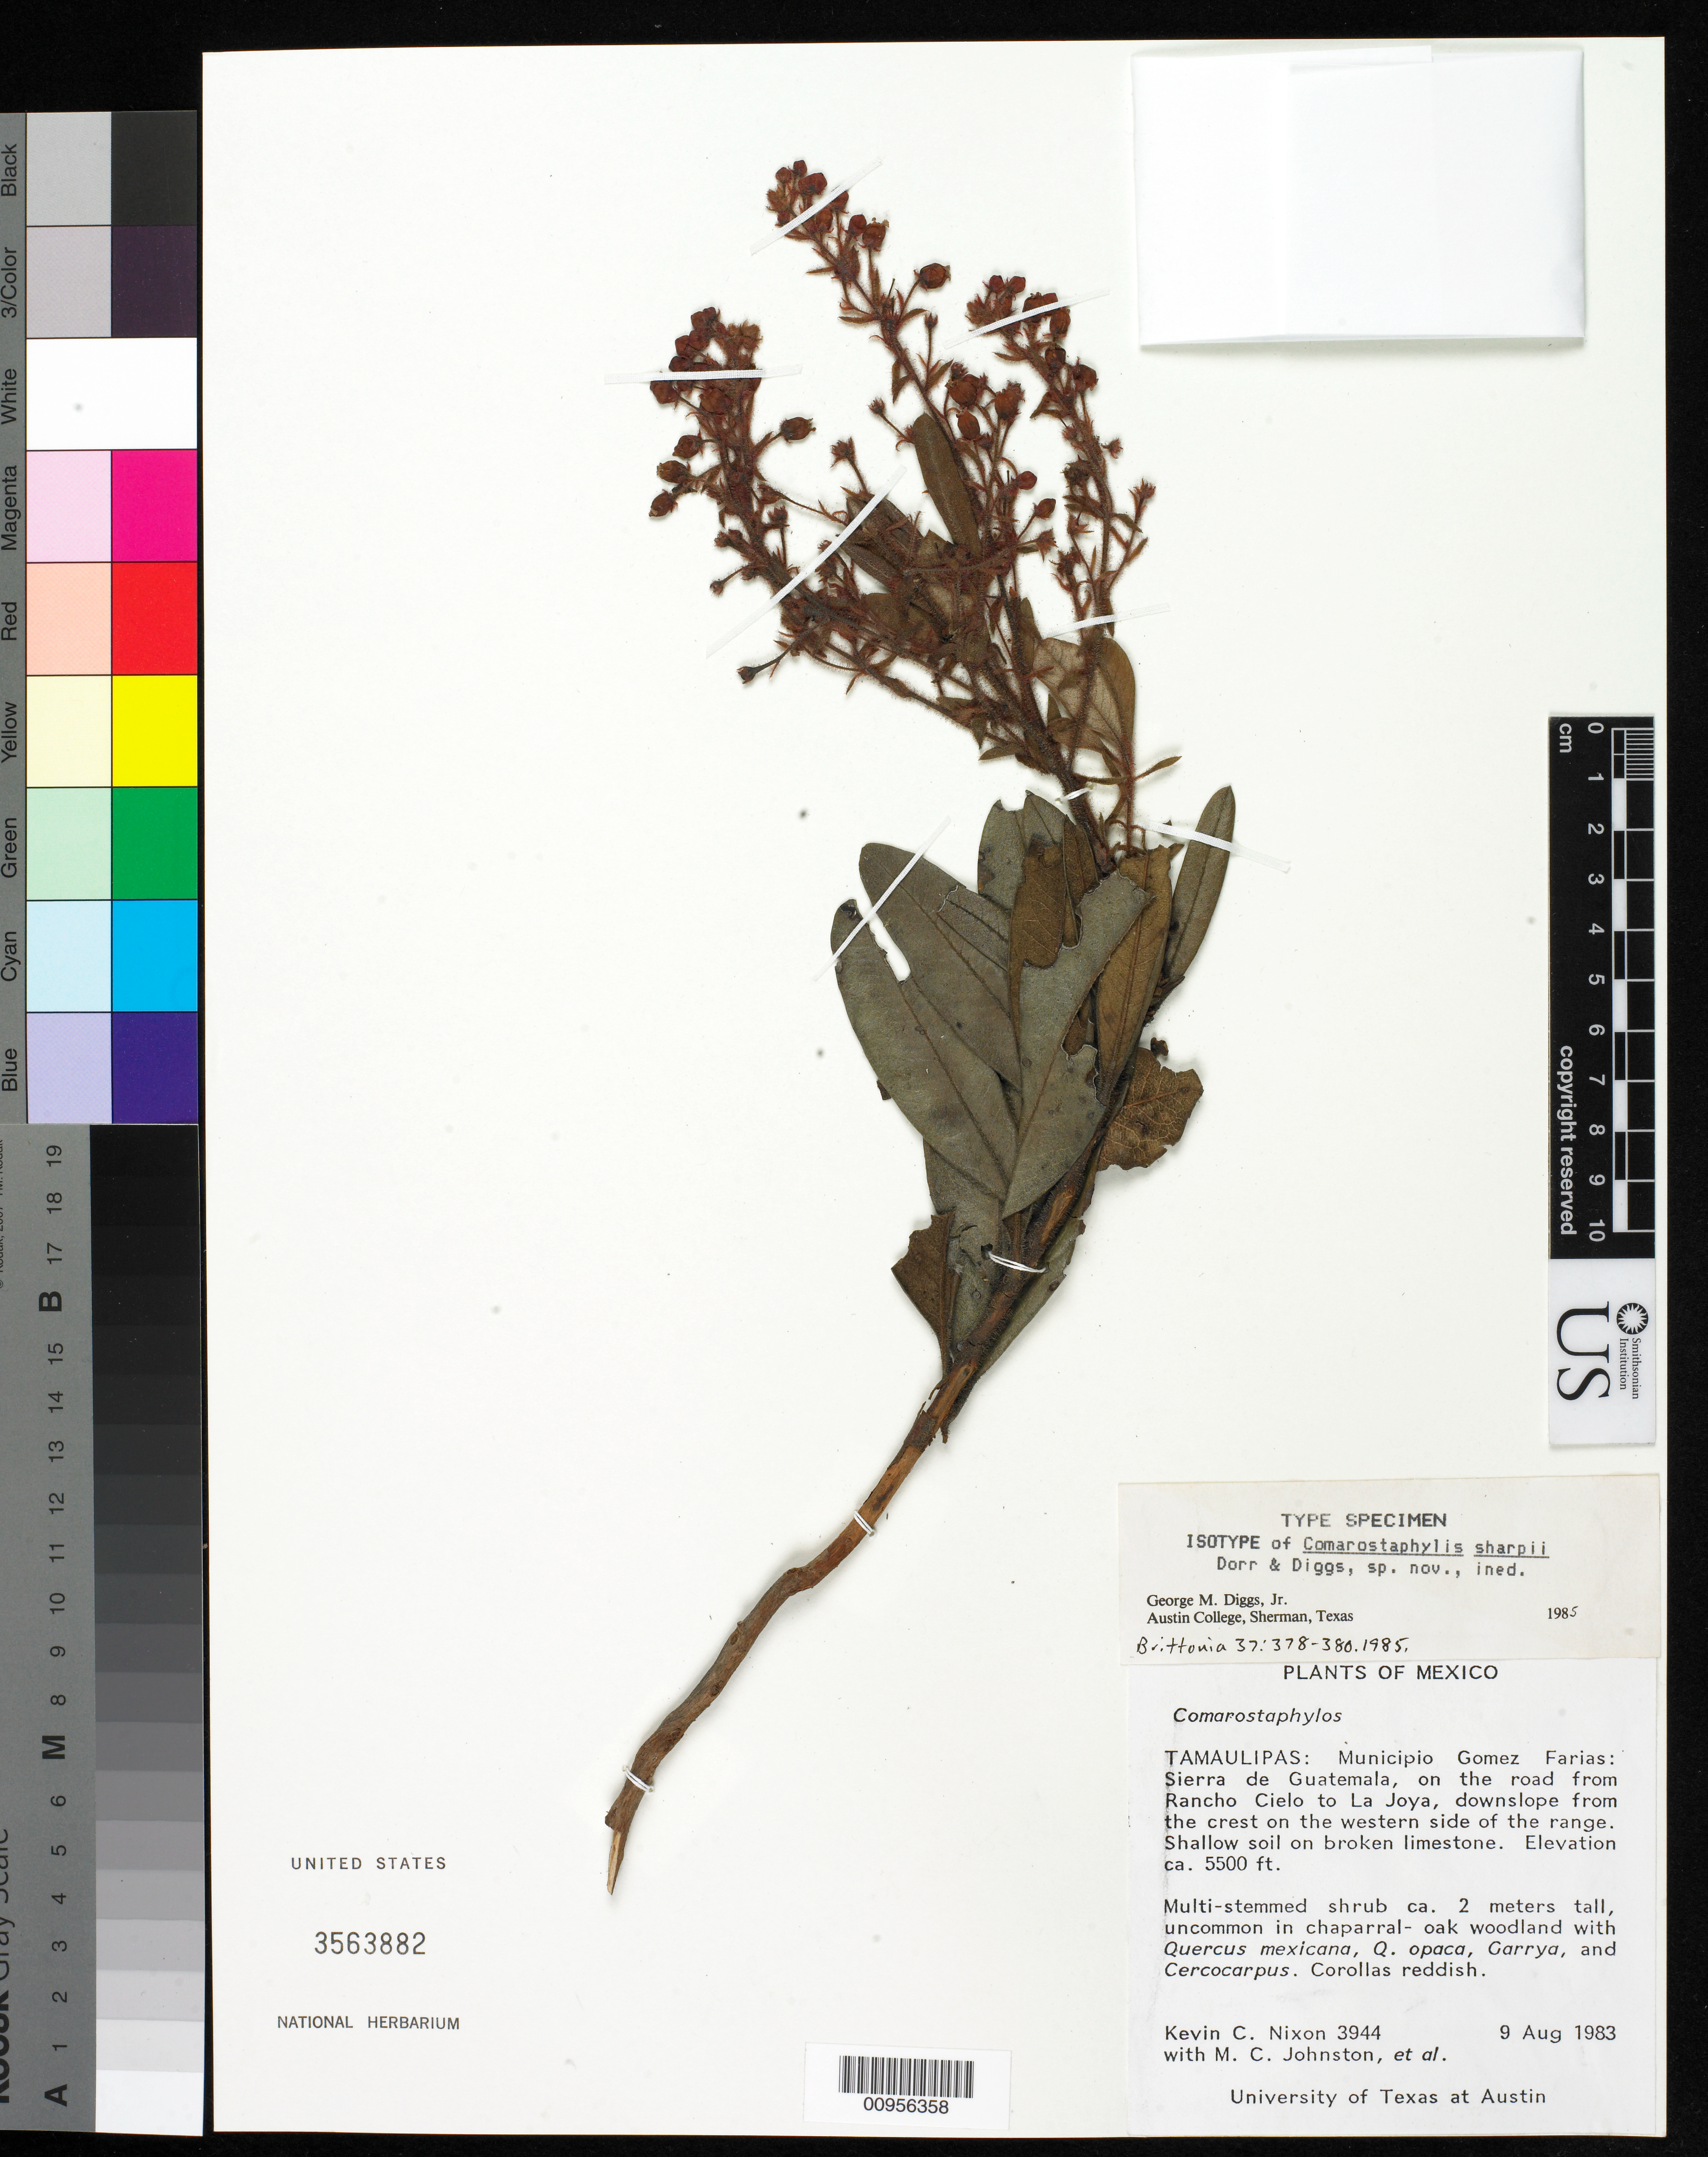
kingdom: Plantae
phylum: Tracheophyta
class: Magnoliopsida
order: Ericales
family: Ericaceae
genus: Comarostaphylis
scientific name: Comarostaphylis sharpii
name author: Dorr & Diggs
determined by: Diggs, George Minor, Jr.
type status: Isotype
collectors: K. C. Nixon, M. Johnston & et al.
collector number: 3944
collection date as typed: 09 Aug 1983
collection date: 1983-08-09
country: Mexico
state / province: Tamaulipas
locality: Tamaulipas: Municipio Gomez Farias: Sierra de Gutemala, on the road from Rancho Cielo to La Joya, downslope from the crest on the western side of the range.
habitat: Shallow soil on broken limestone, chaparral-oak woodland.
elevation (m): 1676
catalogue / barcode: US 3563882